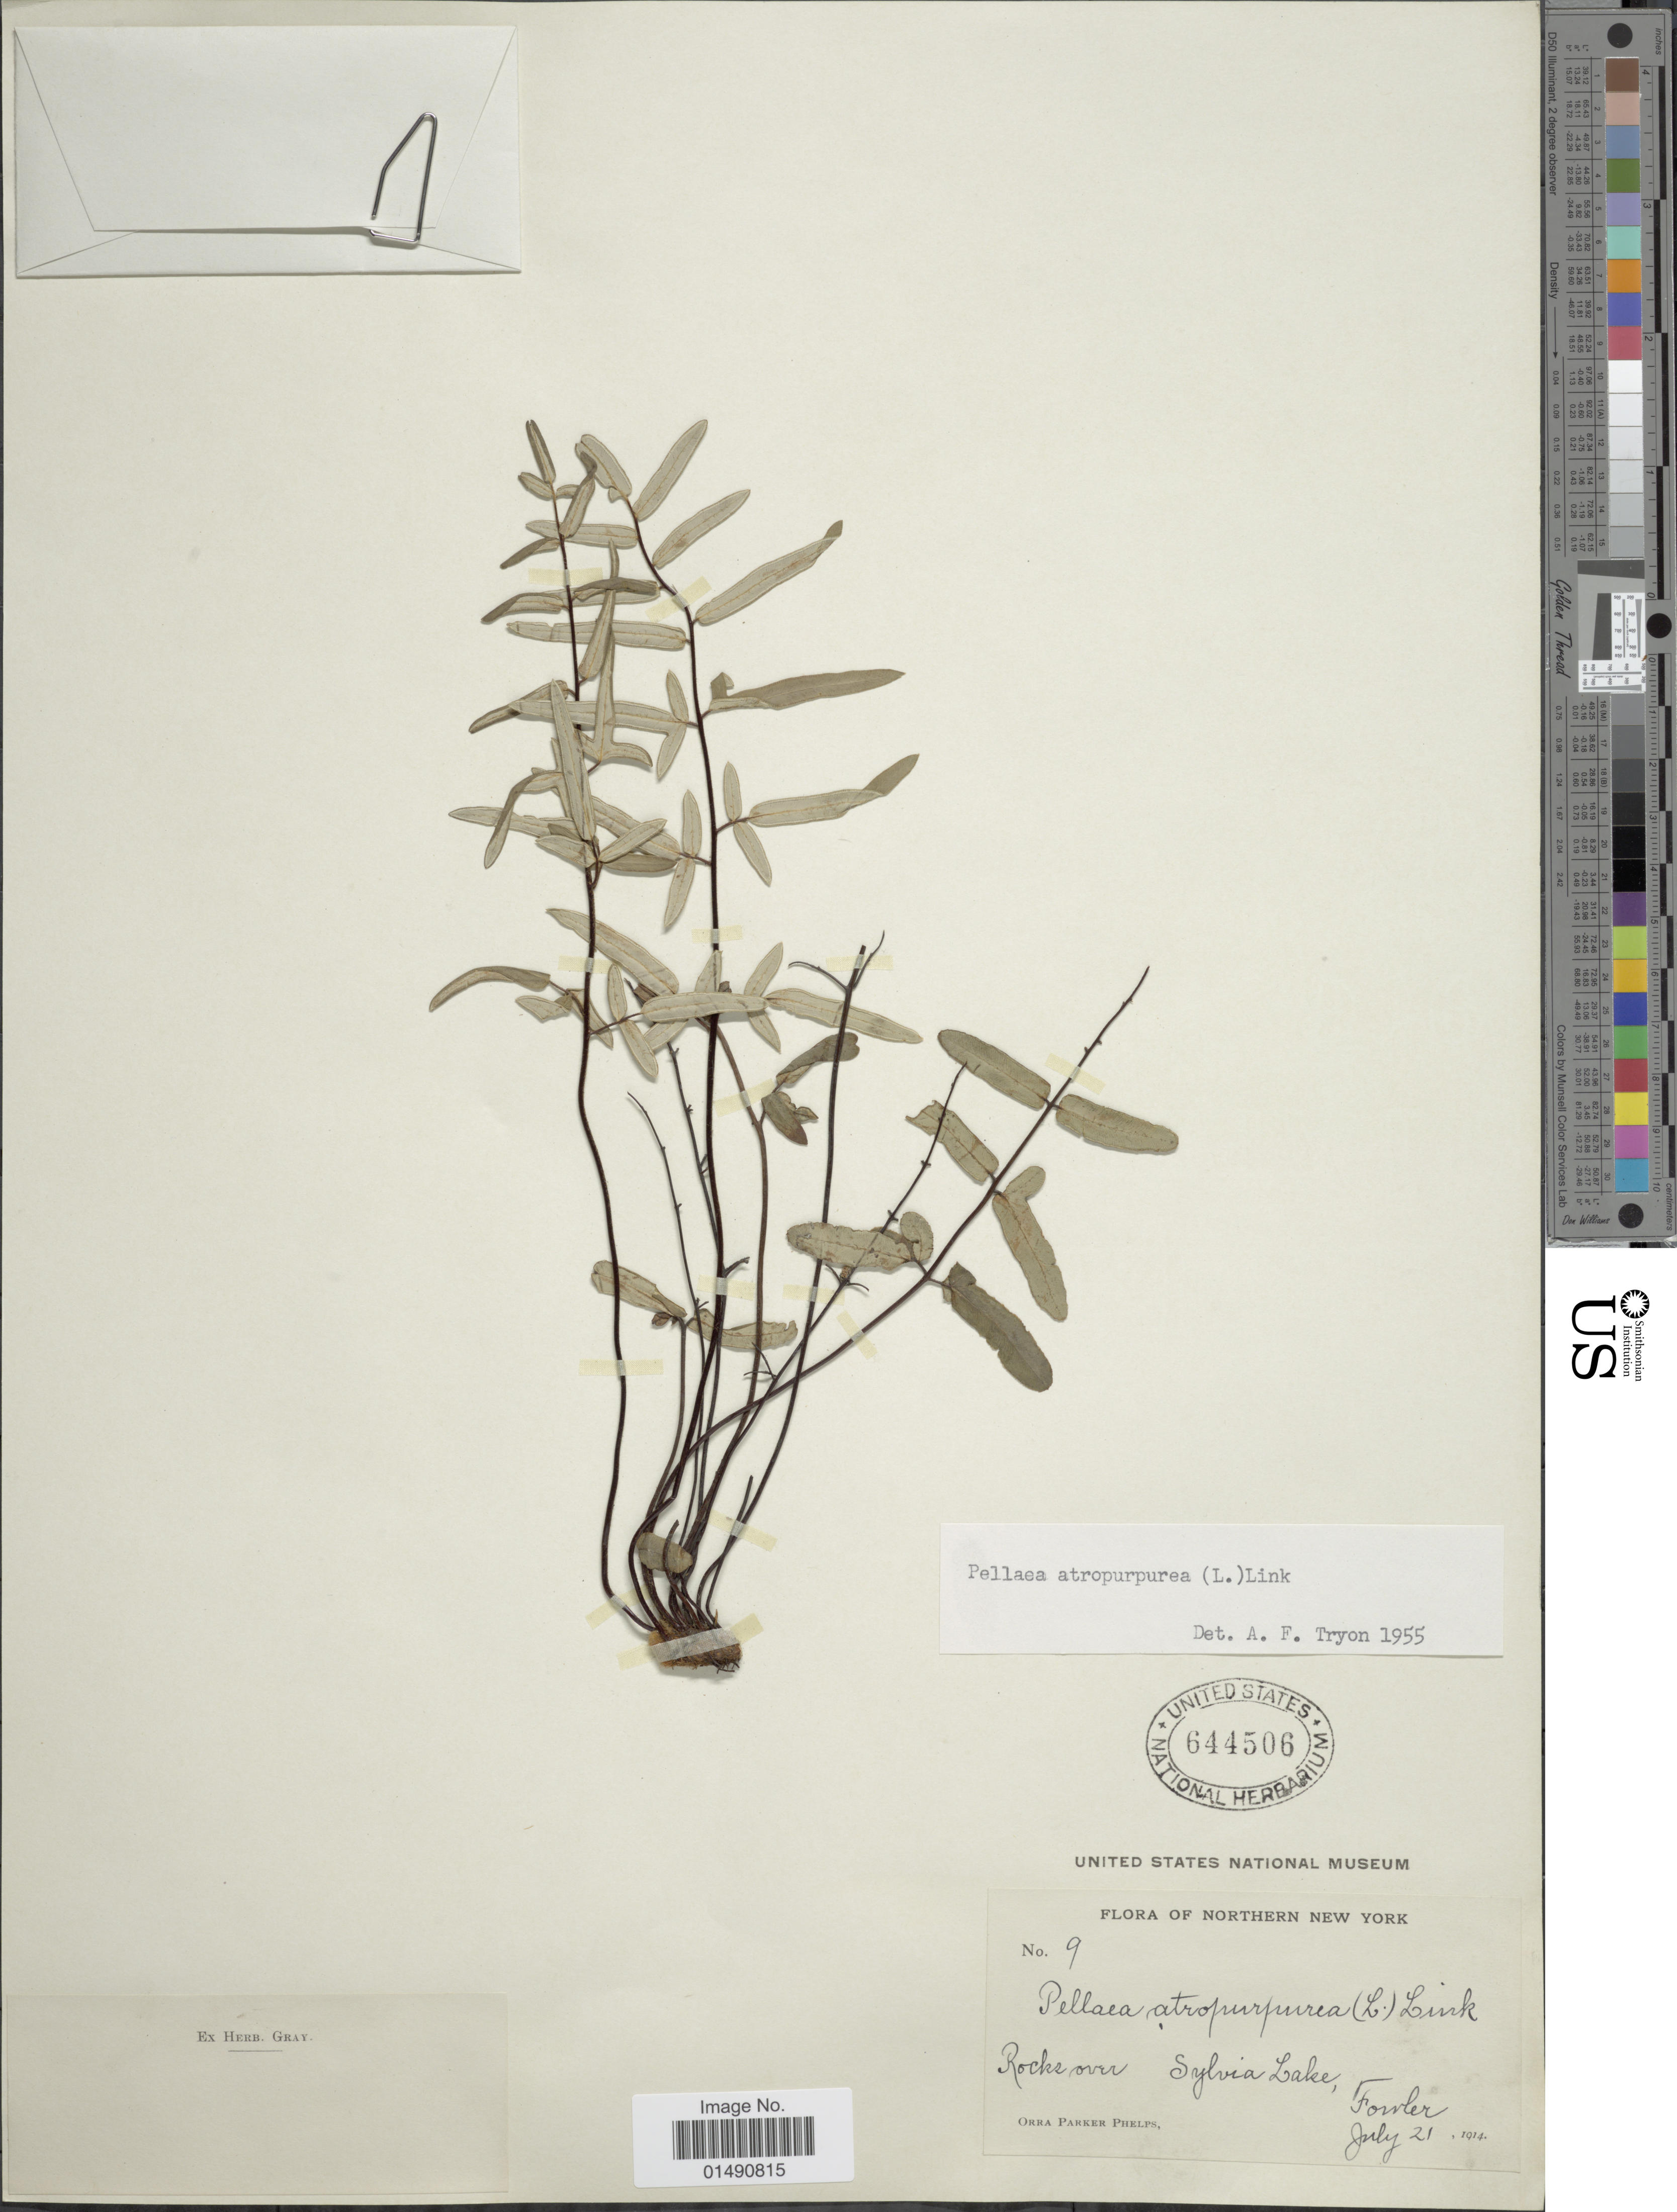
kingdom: Plantae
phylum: Tracheophyta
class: Polypodiopsida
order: Polypodiales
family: Pteridaceae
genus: Pellaea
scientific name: Pellaea atropurpurea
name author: (L.) Link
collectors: O. P. Phelps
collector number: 9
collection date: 1914-07-21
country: United States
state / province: New York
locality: Northern New York, Sylvia Lake, Fowler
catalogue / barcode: US 644506